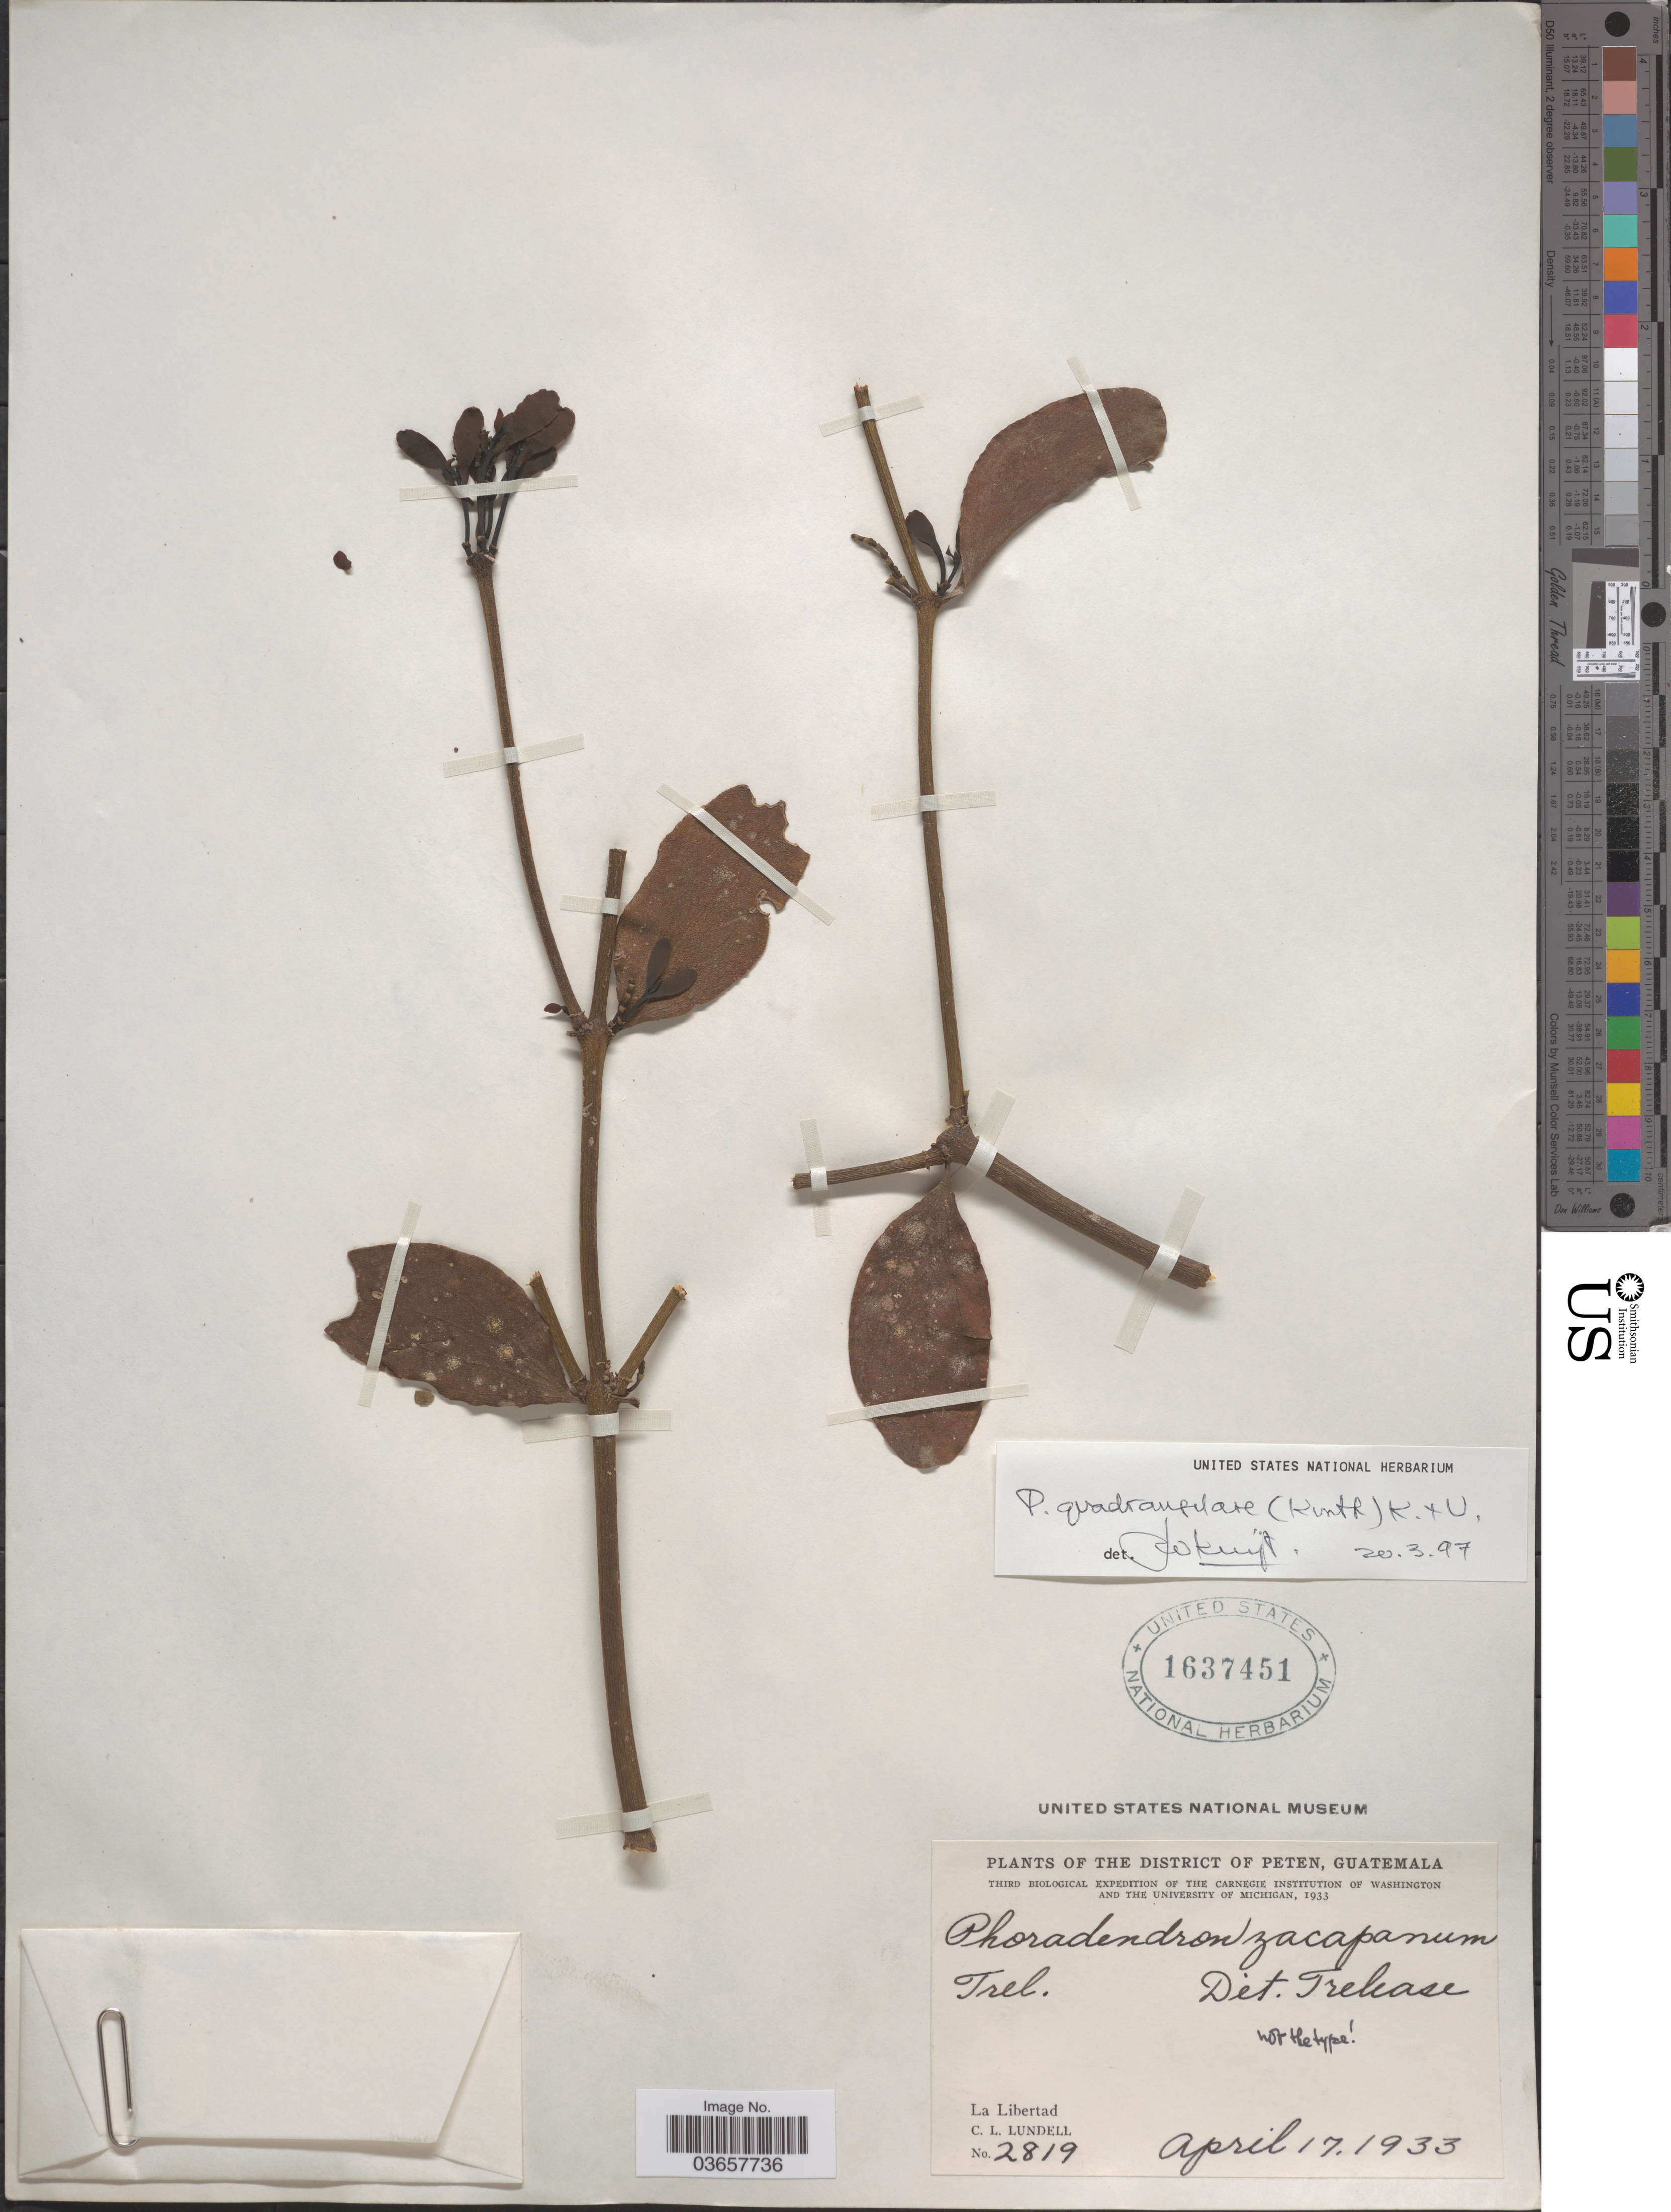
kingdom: Plantae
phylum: Tracheophyta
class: Magnoliopsida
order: Santalales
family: Viscaceae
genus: Phoradendron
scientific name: Phoradendron quadrangulare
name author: (Kunth) Griseb.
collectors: C. L. Lundell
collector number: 2819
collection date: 1933-04-17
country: Guatemala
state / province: El Petén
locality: The District of Peten. La Libertad.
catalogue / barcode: US 1637451